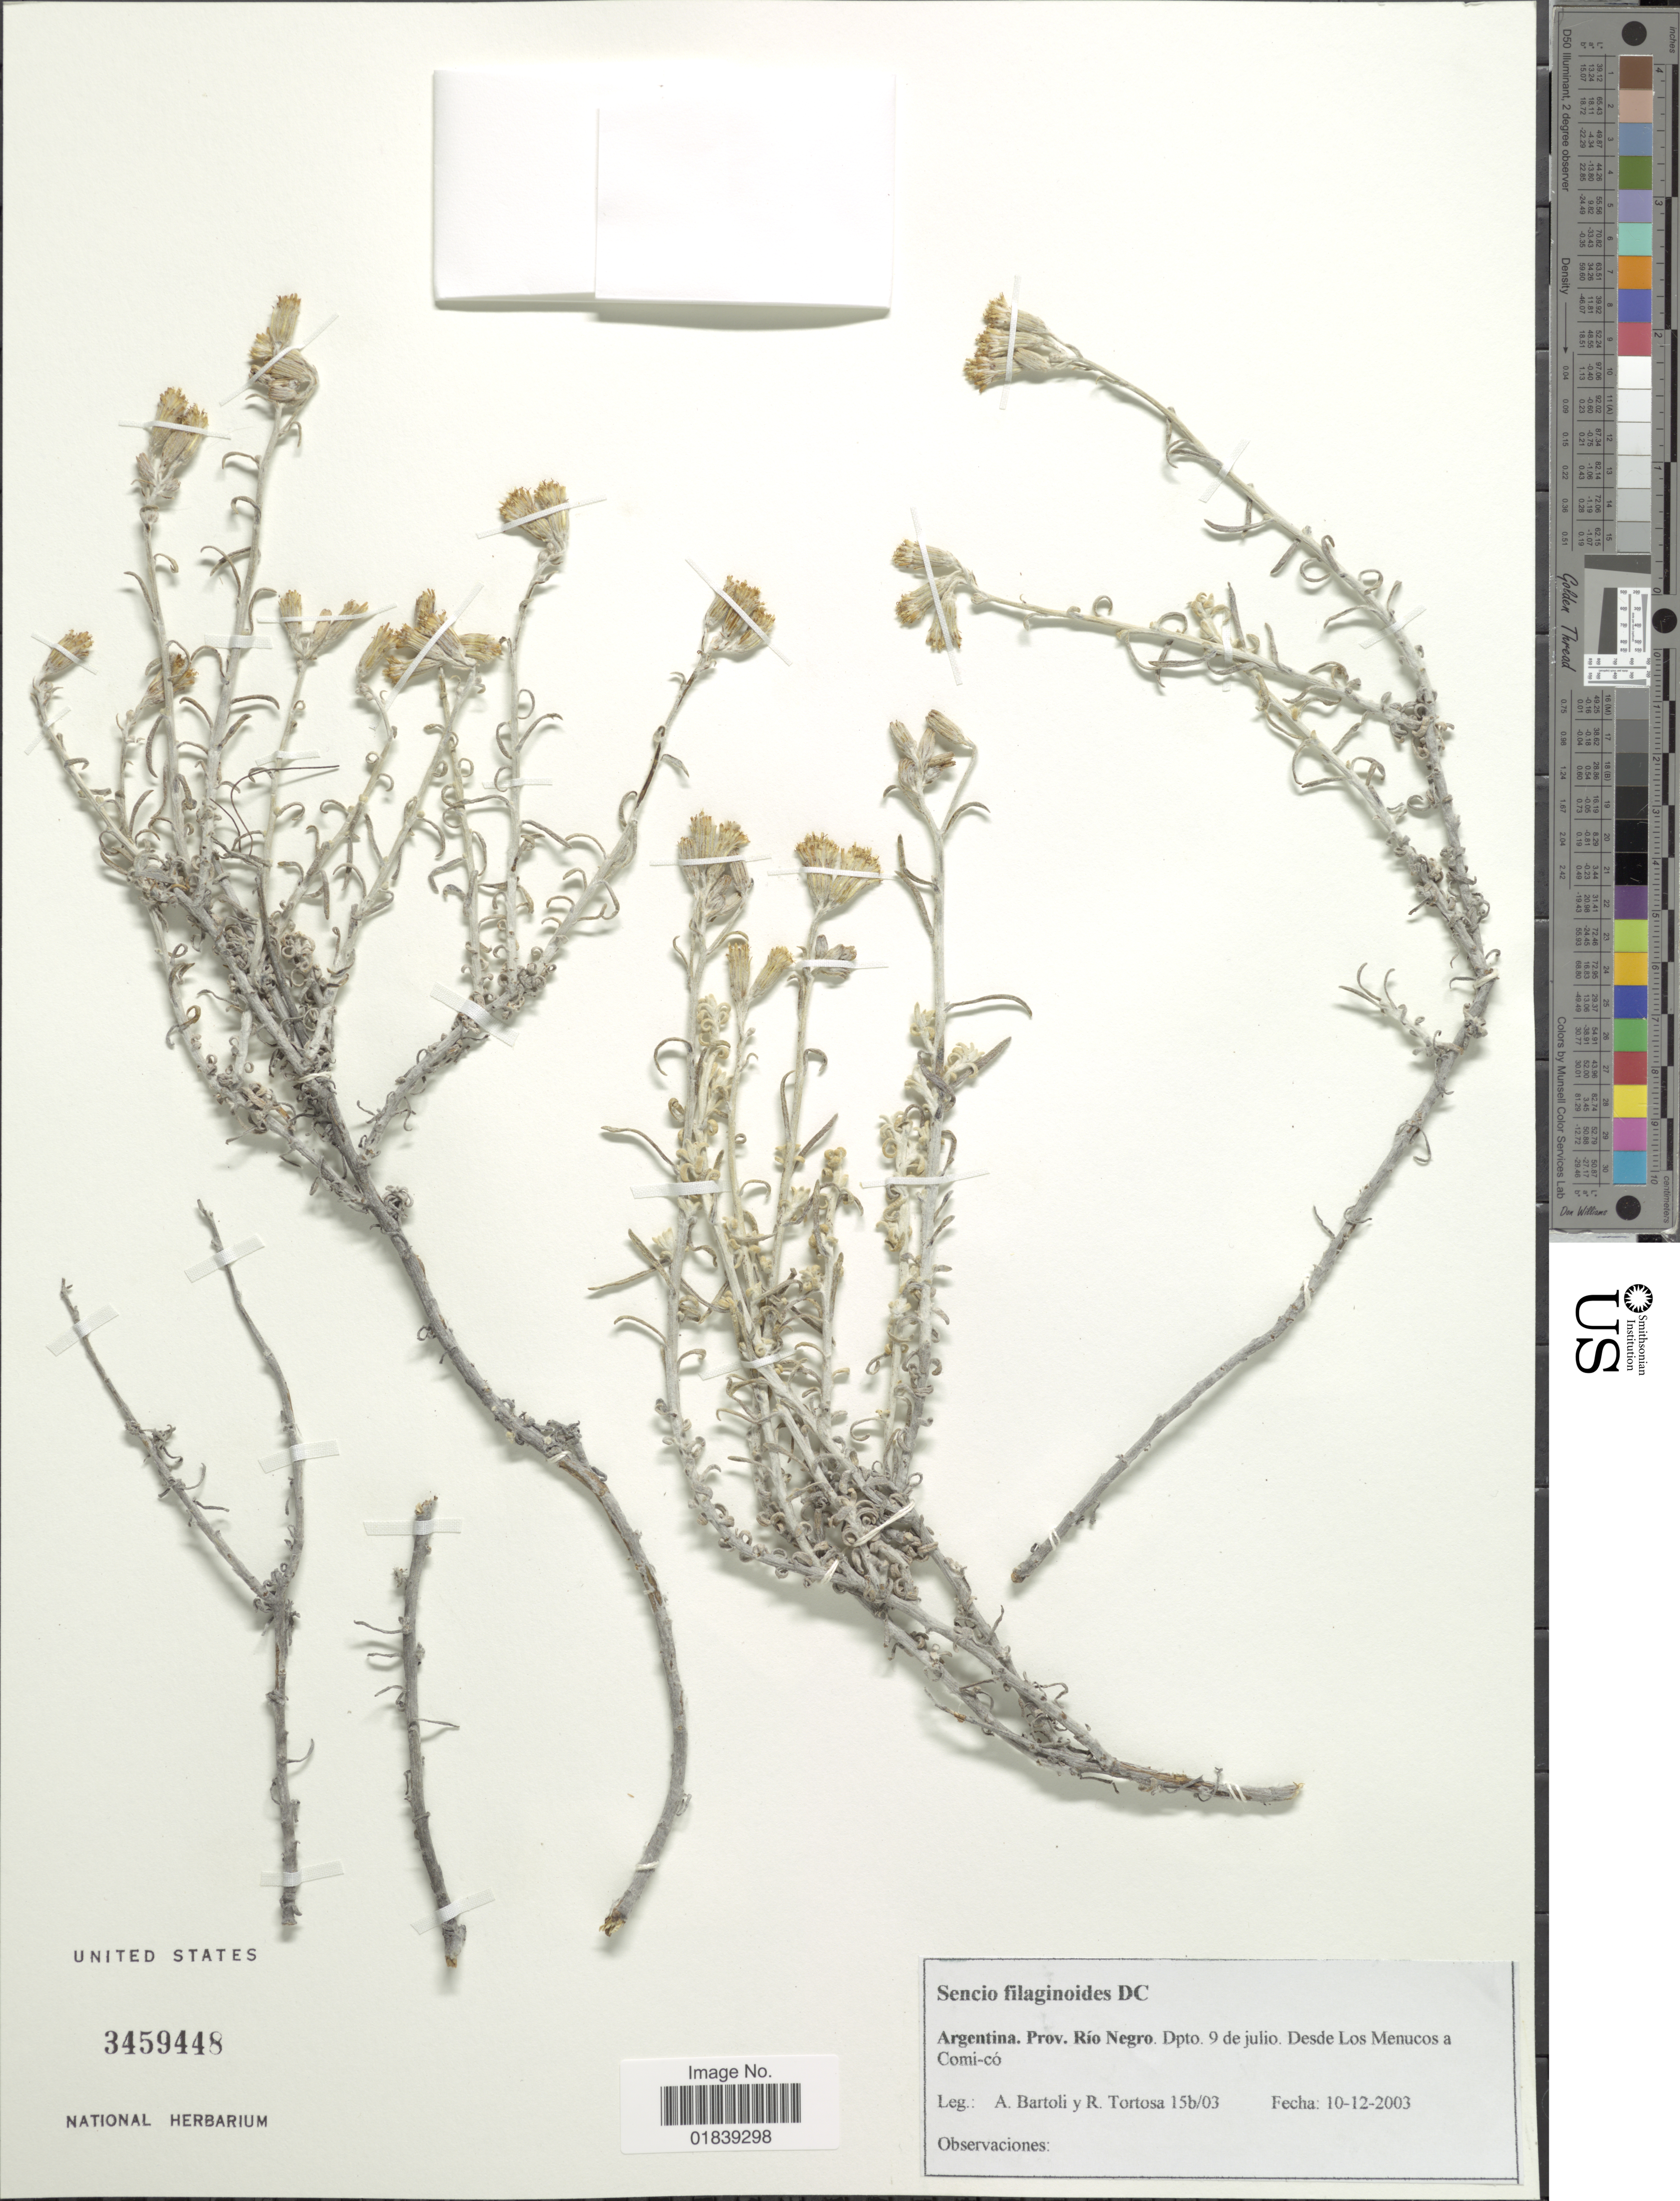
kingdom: Plantae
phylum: Tracheophyta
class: Magnoliopsida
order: Asterales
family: Asteraceae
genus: Senecio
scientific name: Senecio filaginoides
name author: DC.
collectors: A. Bartoli & R. D. Tortosa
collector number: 15b/03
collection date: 2003-12-10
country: Argentina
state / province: Rio Negro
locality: Dpto. 9 de julio, Desde Los Menucos a Comi-co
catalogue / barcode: US 3459448